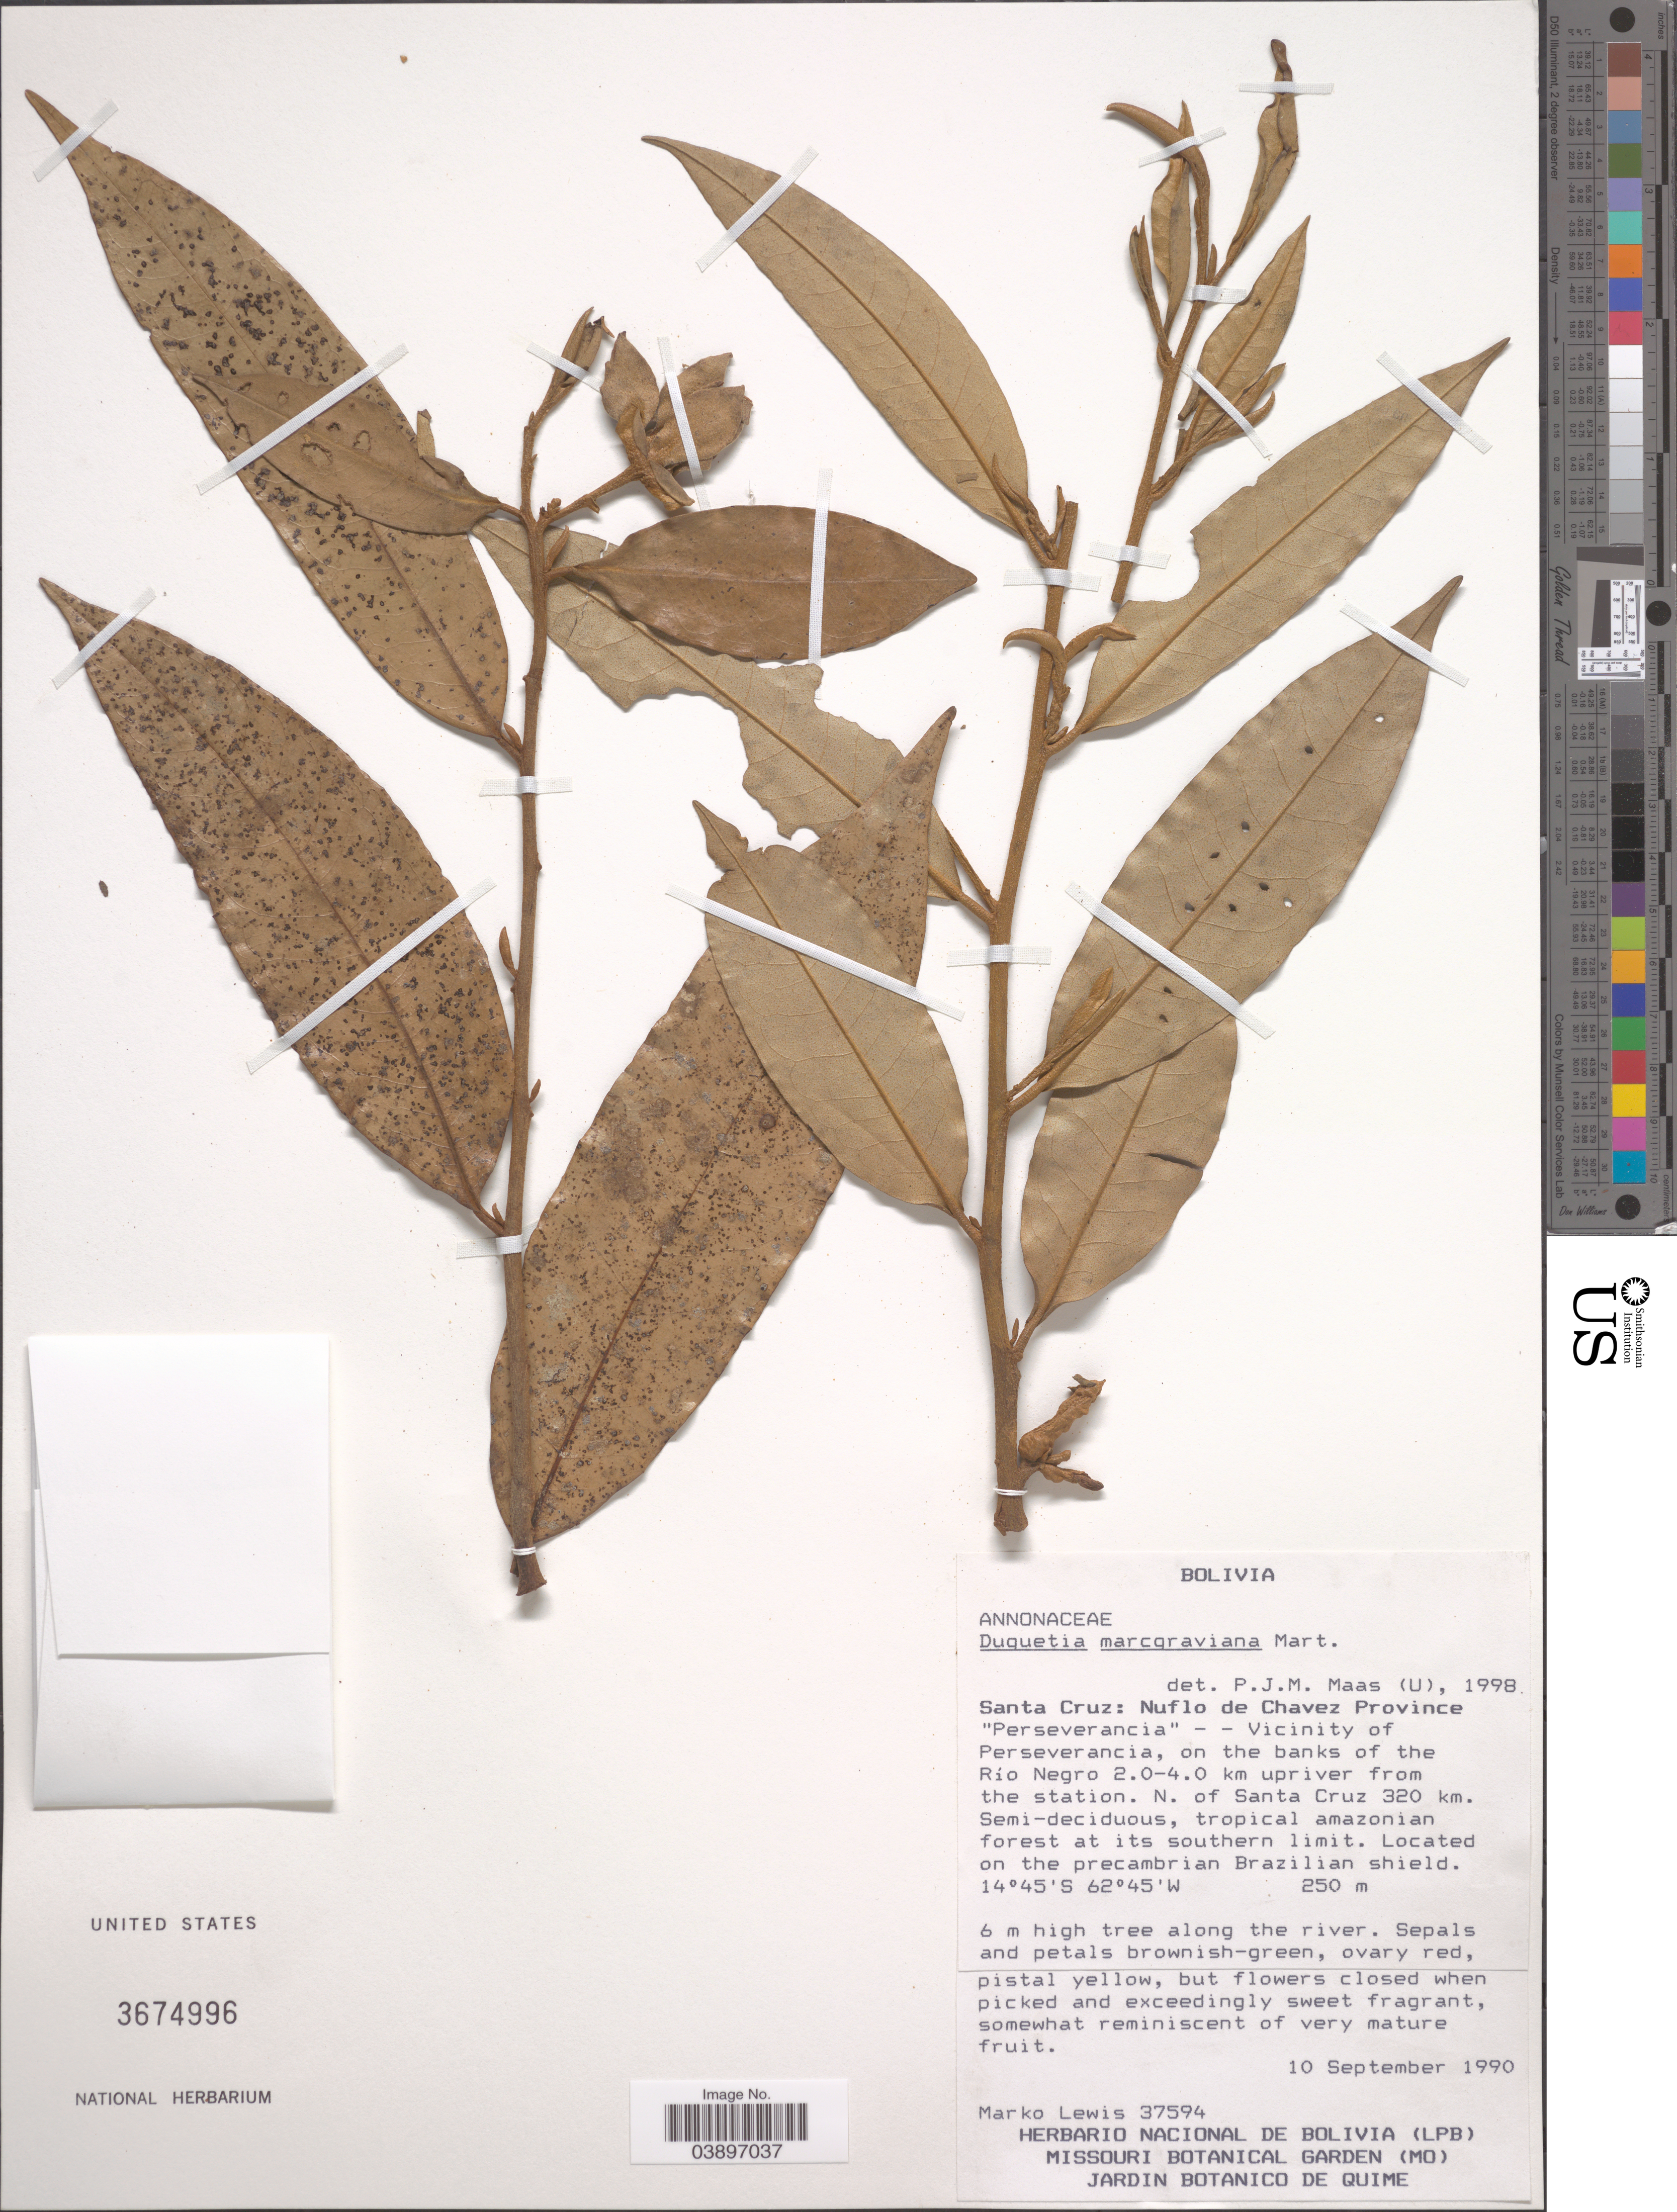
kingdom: Plantae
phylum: Tracheophyta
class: Magnoliopsida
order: Magnoliales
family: Annonaceae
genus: Duguetia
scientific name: Duguetia marcgraviana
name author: Mart.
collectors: M. A. Lewis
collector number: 37594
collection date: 1990-09-10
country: Bolivia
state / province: Santa Cruz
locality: Nuflo de Chavez Province "Perseverancia" - - Vicinity of Perseverancia, on the banks of the Río Negro 2.0-4.0 km upriver from the station. N. of Santa Cruz 320 km. Semi-deciduous, tropical amazonian forest at its southern limit.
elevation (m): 250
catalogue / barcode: US 3674996